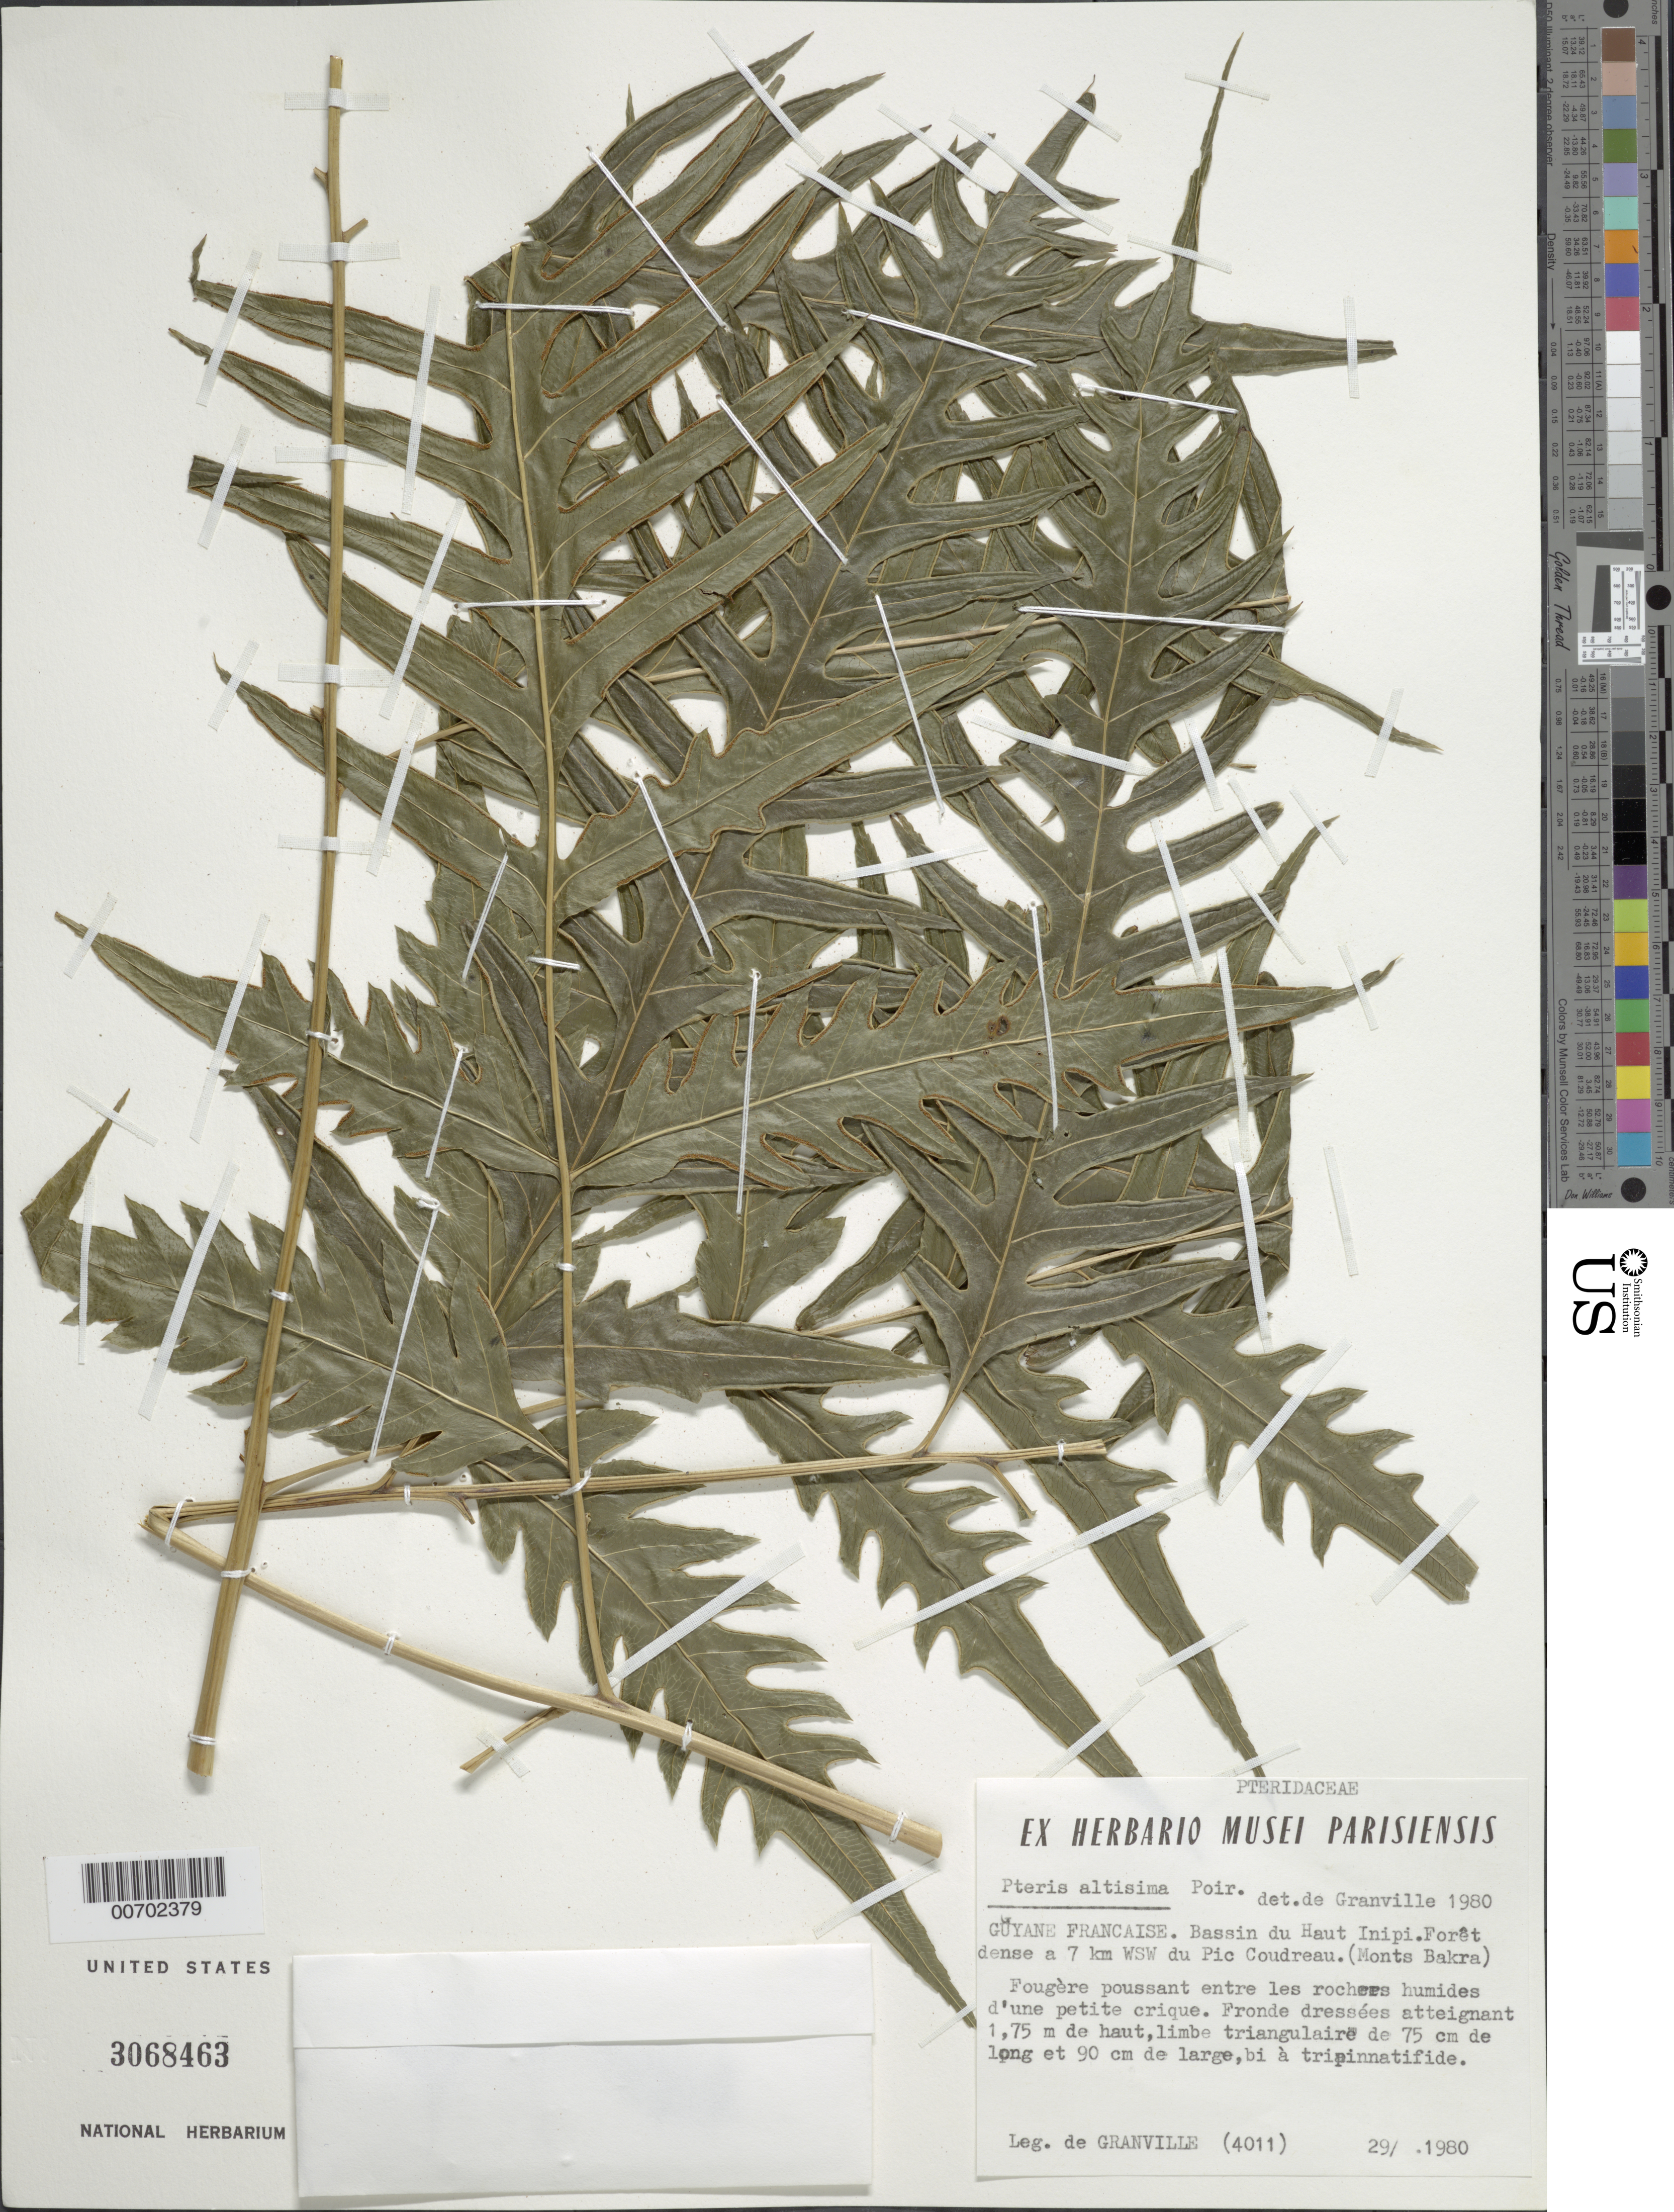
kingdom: Plantae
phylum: Tracheophyta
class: Polypodiopsida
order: Polypodiales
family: Pteridaceae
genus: Pteris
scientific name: Pteris altissima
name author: Poir.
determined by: Granville, J. J. de, (CAY), Institut de Recherche pour le Developpement (IRD) (FRENCH GUIANA)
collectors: J.-J. de Granville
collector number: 4011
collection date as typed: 29-Sep-80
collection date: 1980-09-29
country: French Guiana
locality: Bassin du Haut Inipi, 7 km WSW du Pic Coudreau (Monts Bakra)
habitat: Dense forest, betw. wet rocks and small creek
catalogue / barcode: US 3068463